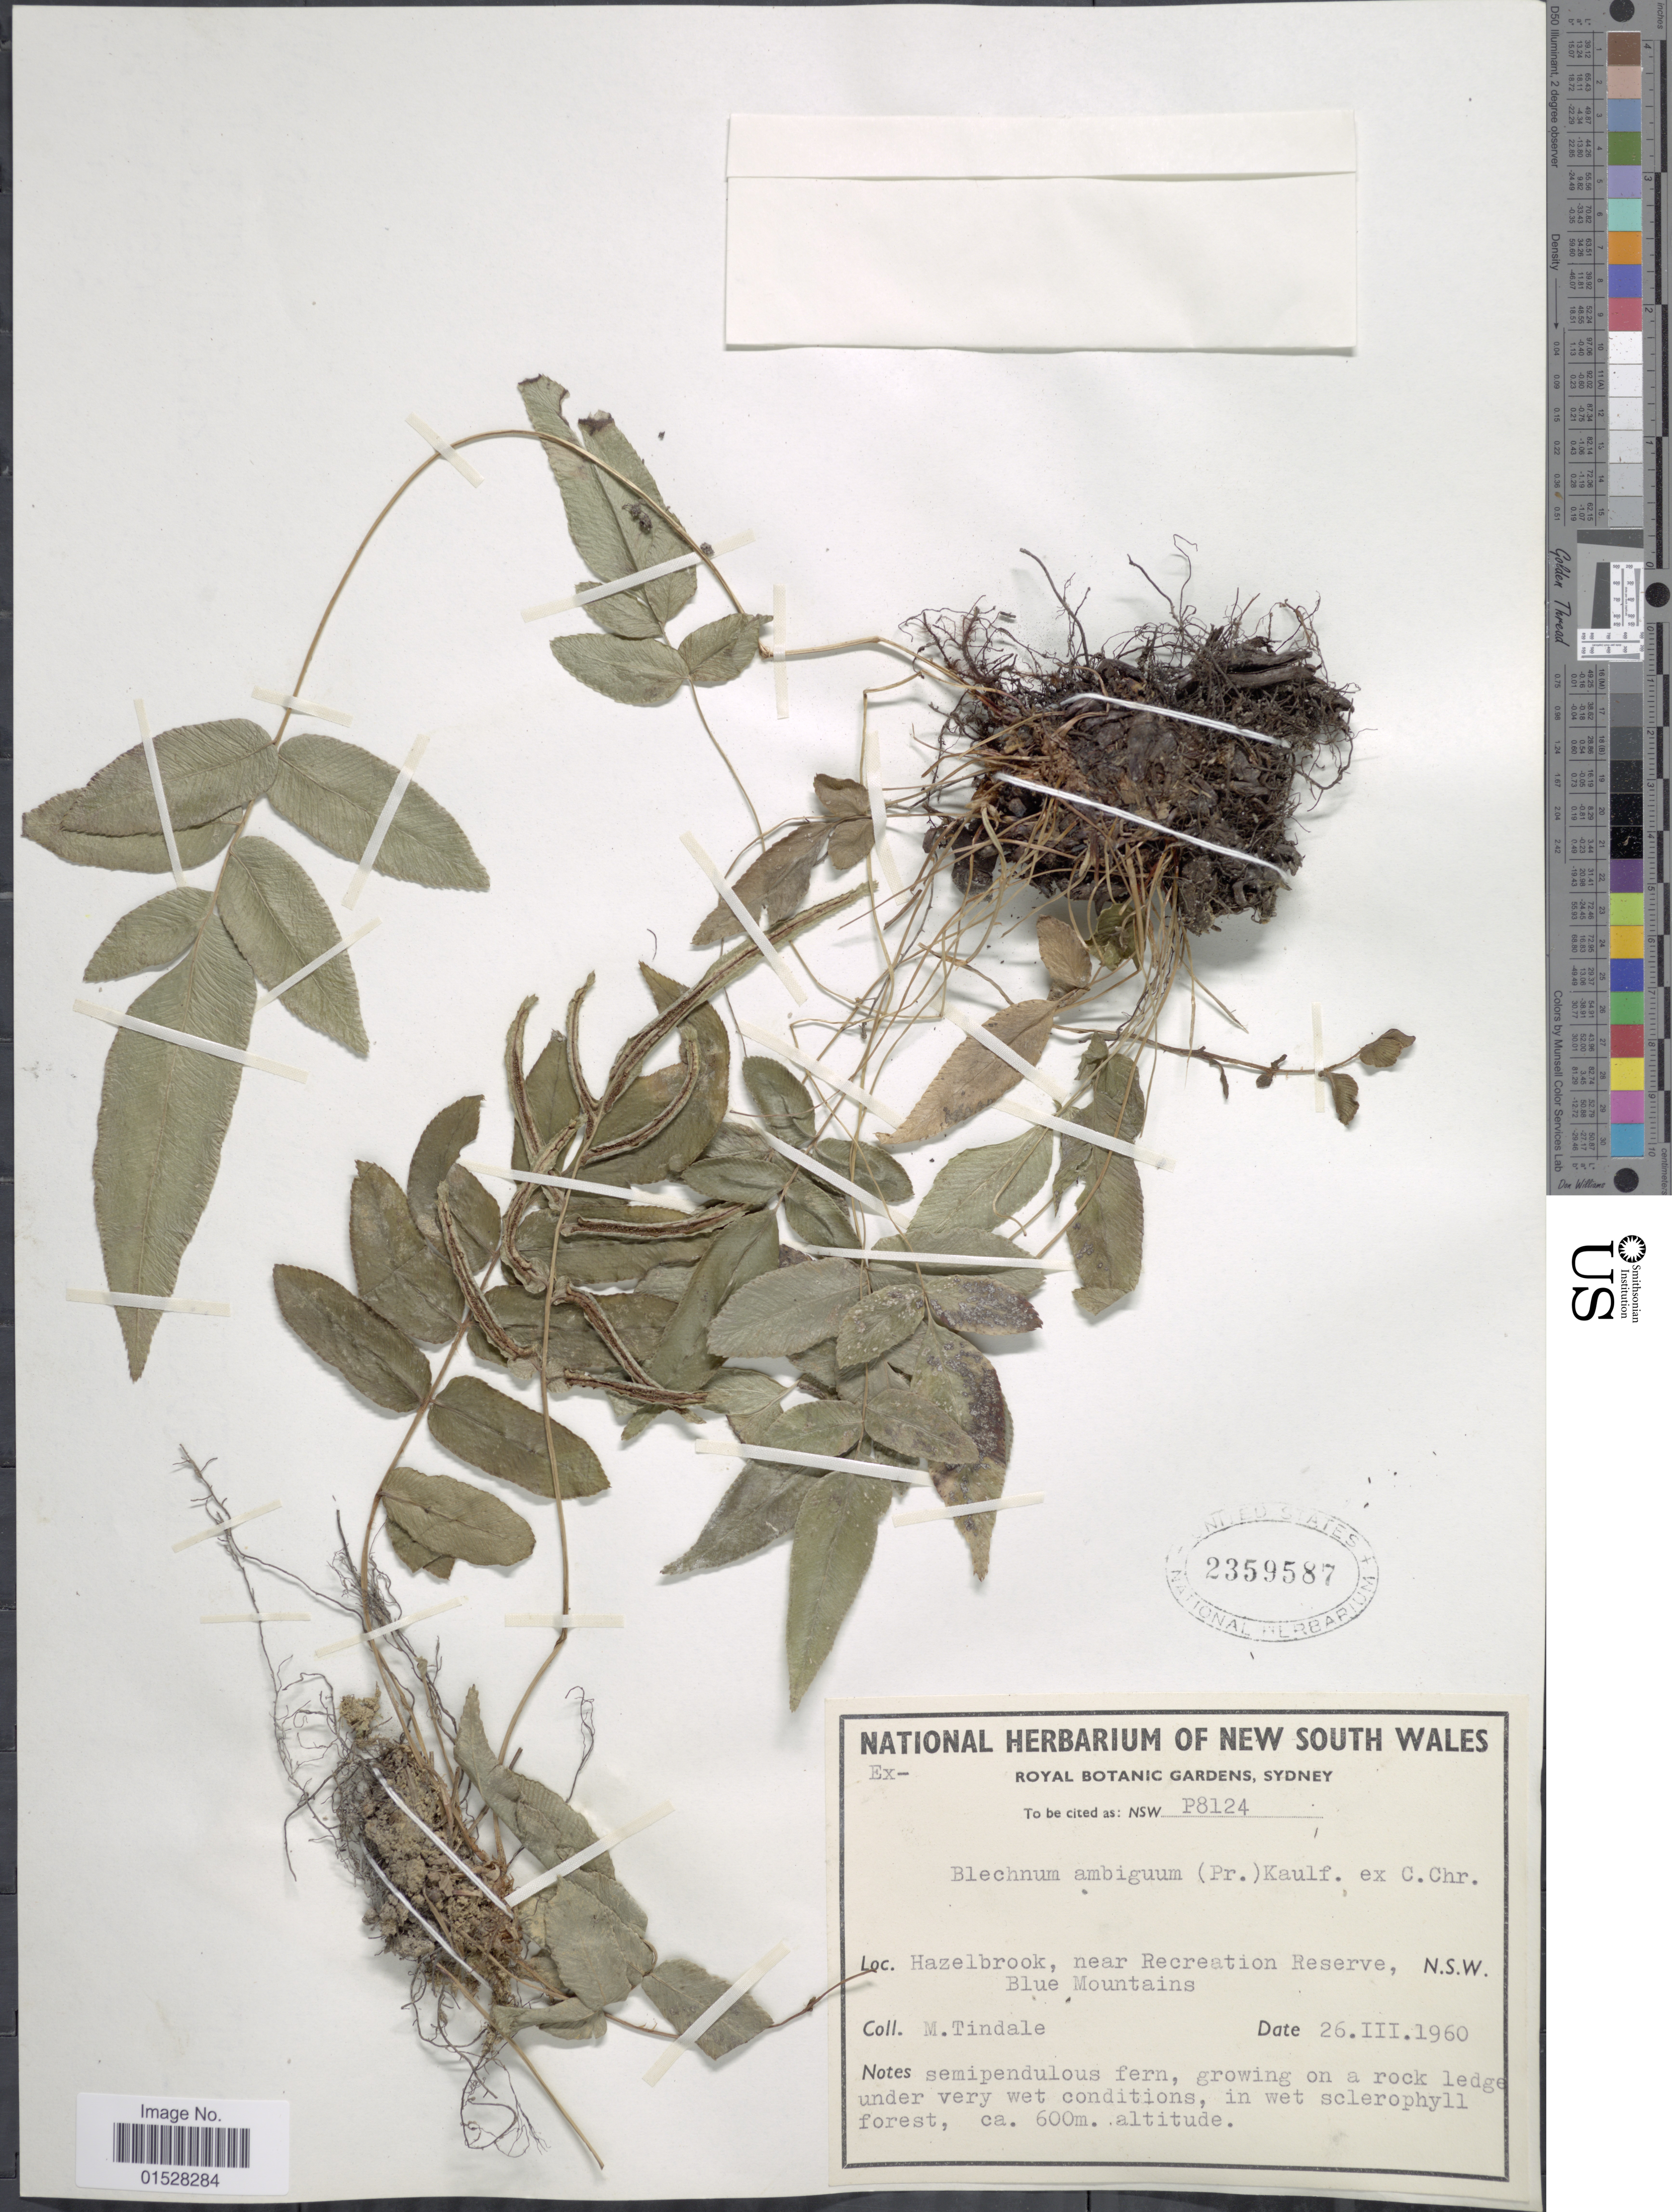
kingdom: Plantae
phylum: Tracheophyta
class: Polypodiopsida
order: Polypodiales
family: Blechnaceae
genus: Blechnum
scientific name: Blechnum ambiguum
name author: Kaulf. ex C. Presl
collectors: M. D. Tindale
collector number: P8124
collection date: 1960-03-26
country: Australia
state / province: New South Wales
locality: Hazelbrook, near Recreation Reserve, Blue Mountains.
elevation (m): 600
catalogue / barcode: US 2359587